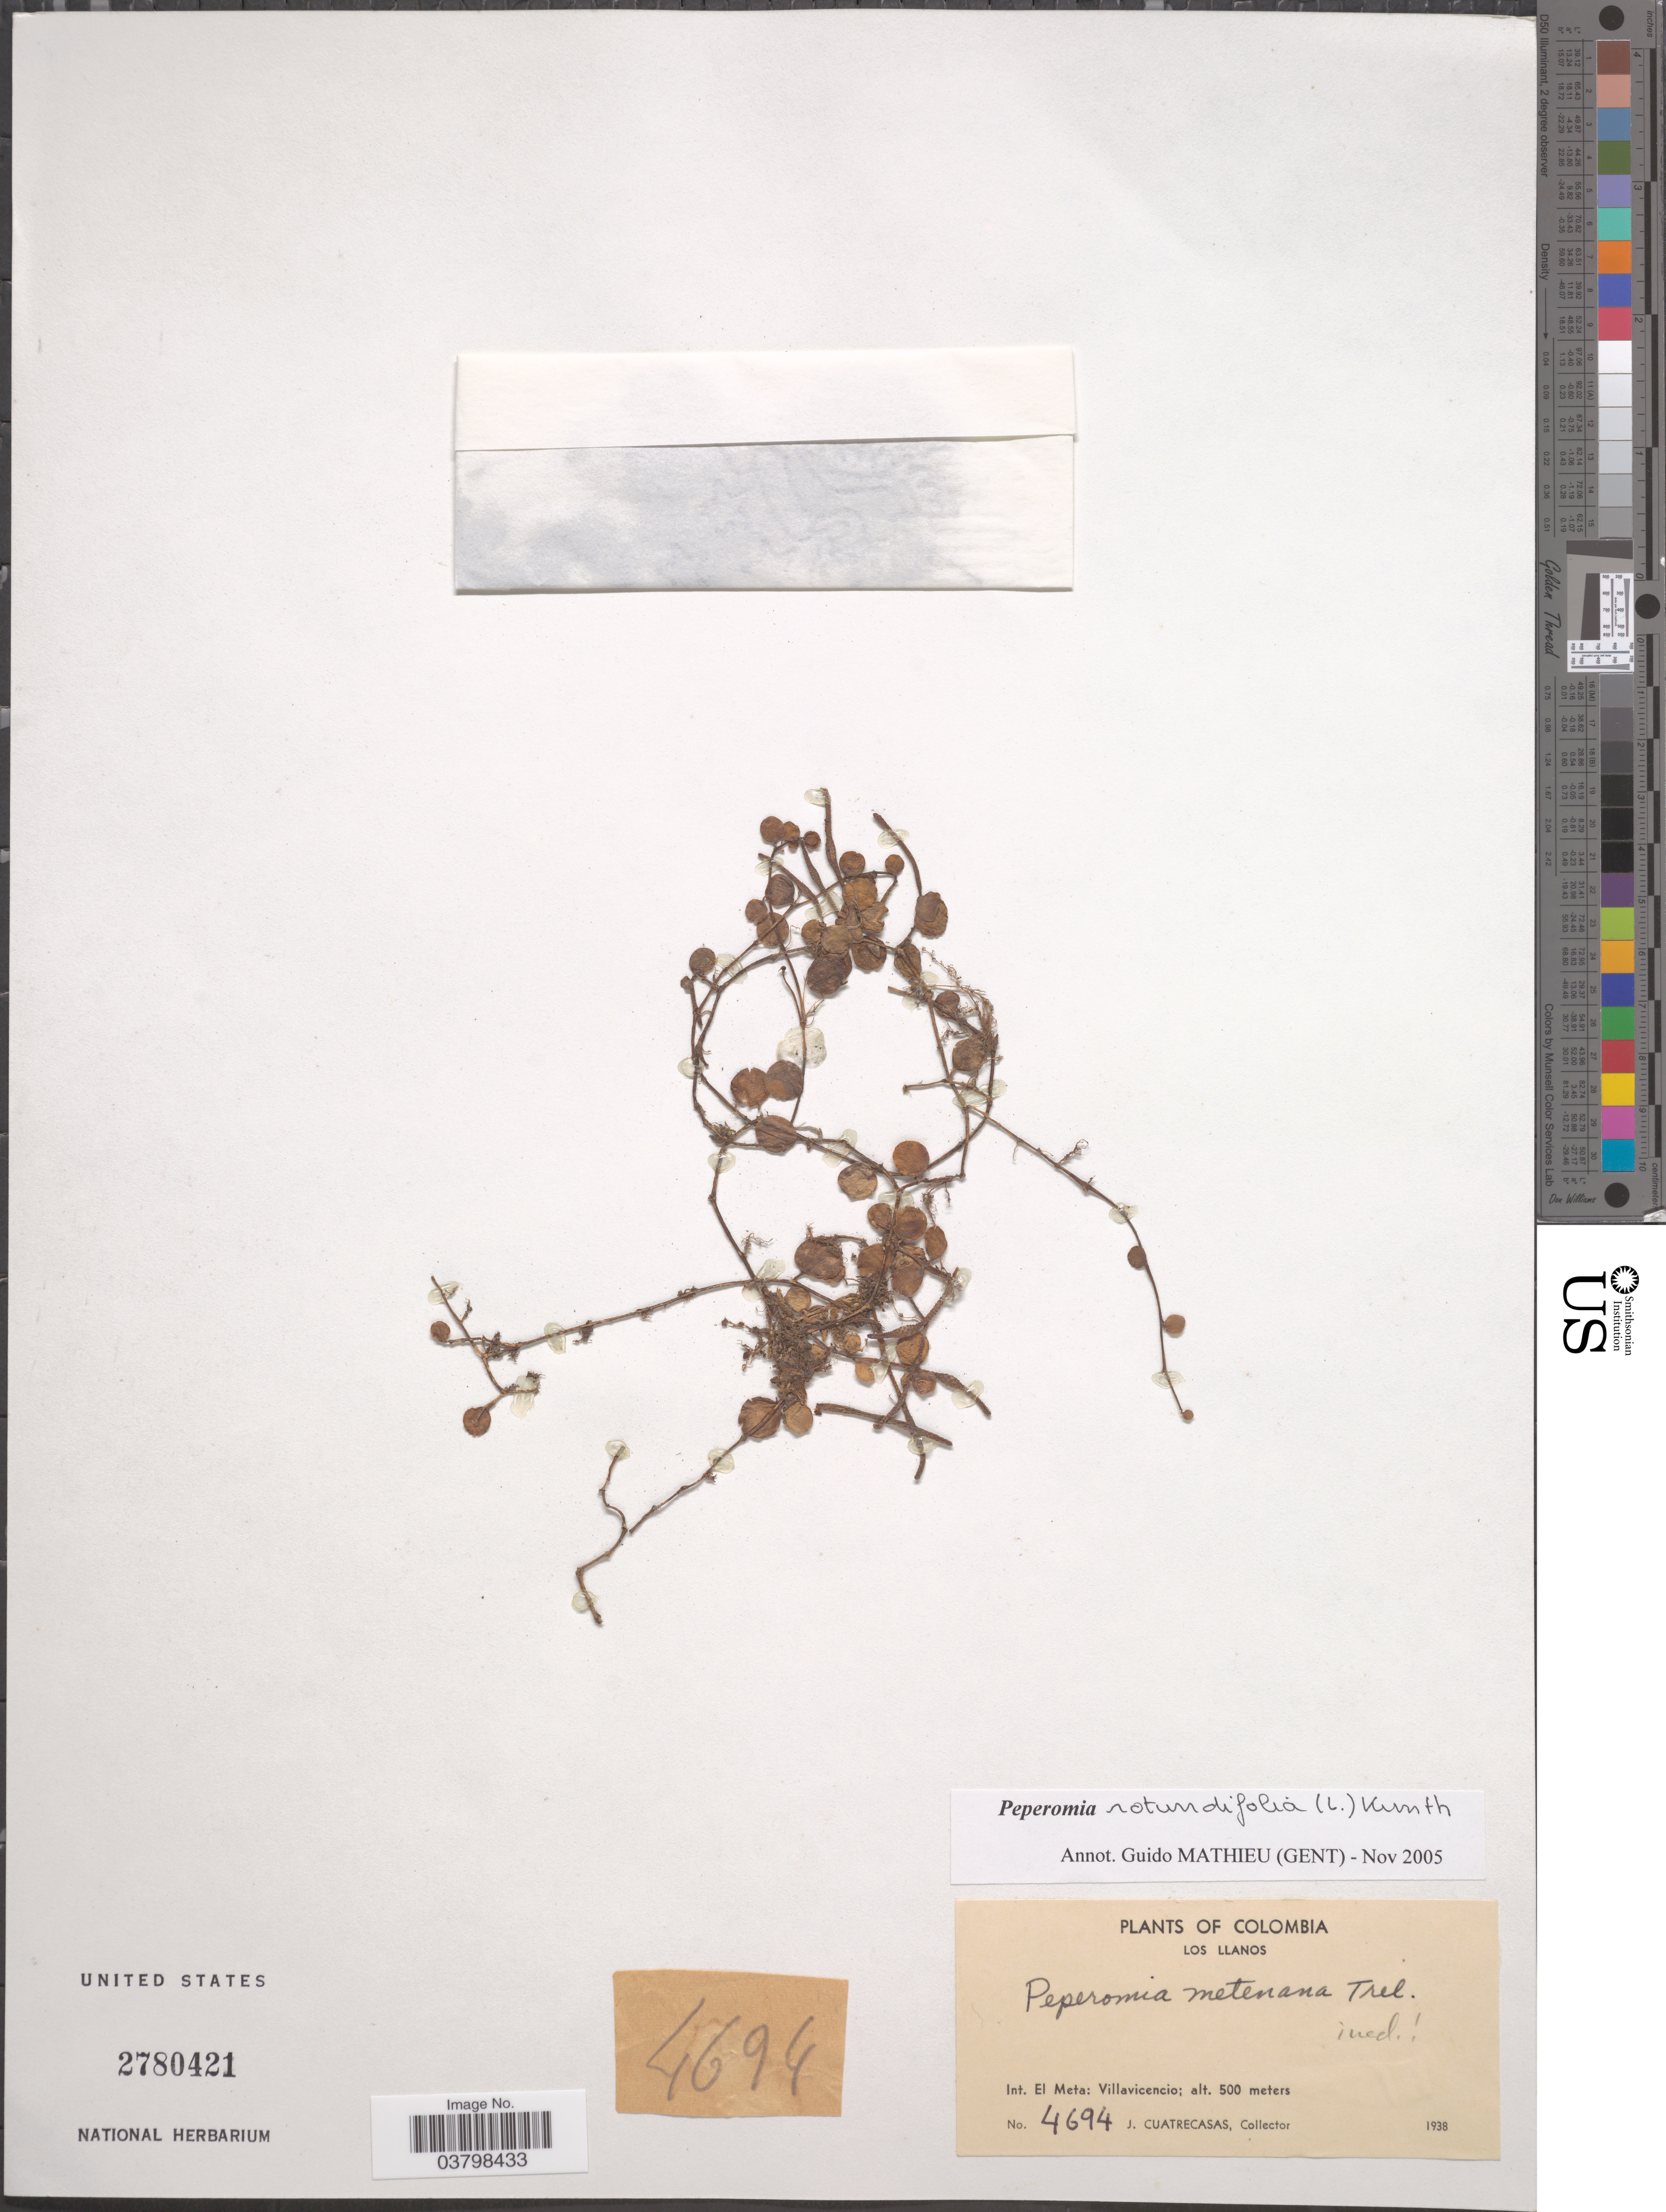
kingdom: Plantae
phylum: Tracheophyta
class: Magnoliopsida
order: Piperales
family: Piperaceae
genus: Peperomia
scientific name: Peperomia rotundifolia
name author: (L.) Kunth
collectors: J. Cuatrecasas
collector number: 4694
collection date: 1938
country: Colombia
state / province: Meta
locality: Los Llanos. Int. El Meta: Villavicencio.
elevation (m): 500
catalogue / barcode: US 2780421